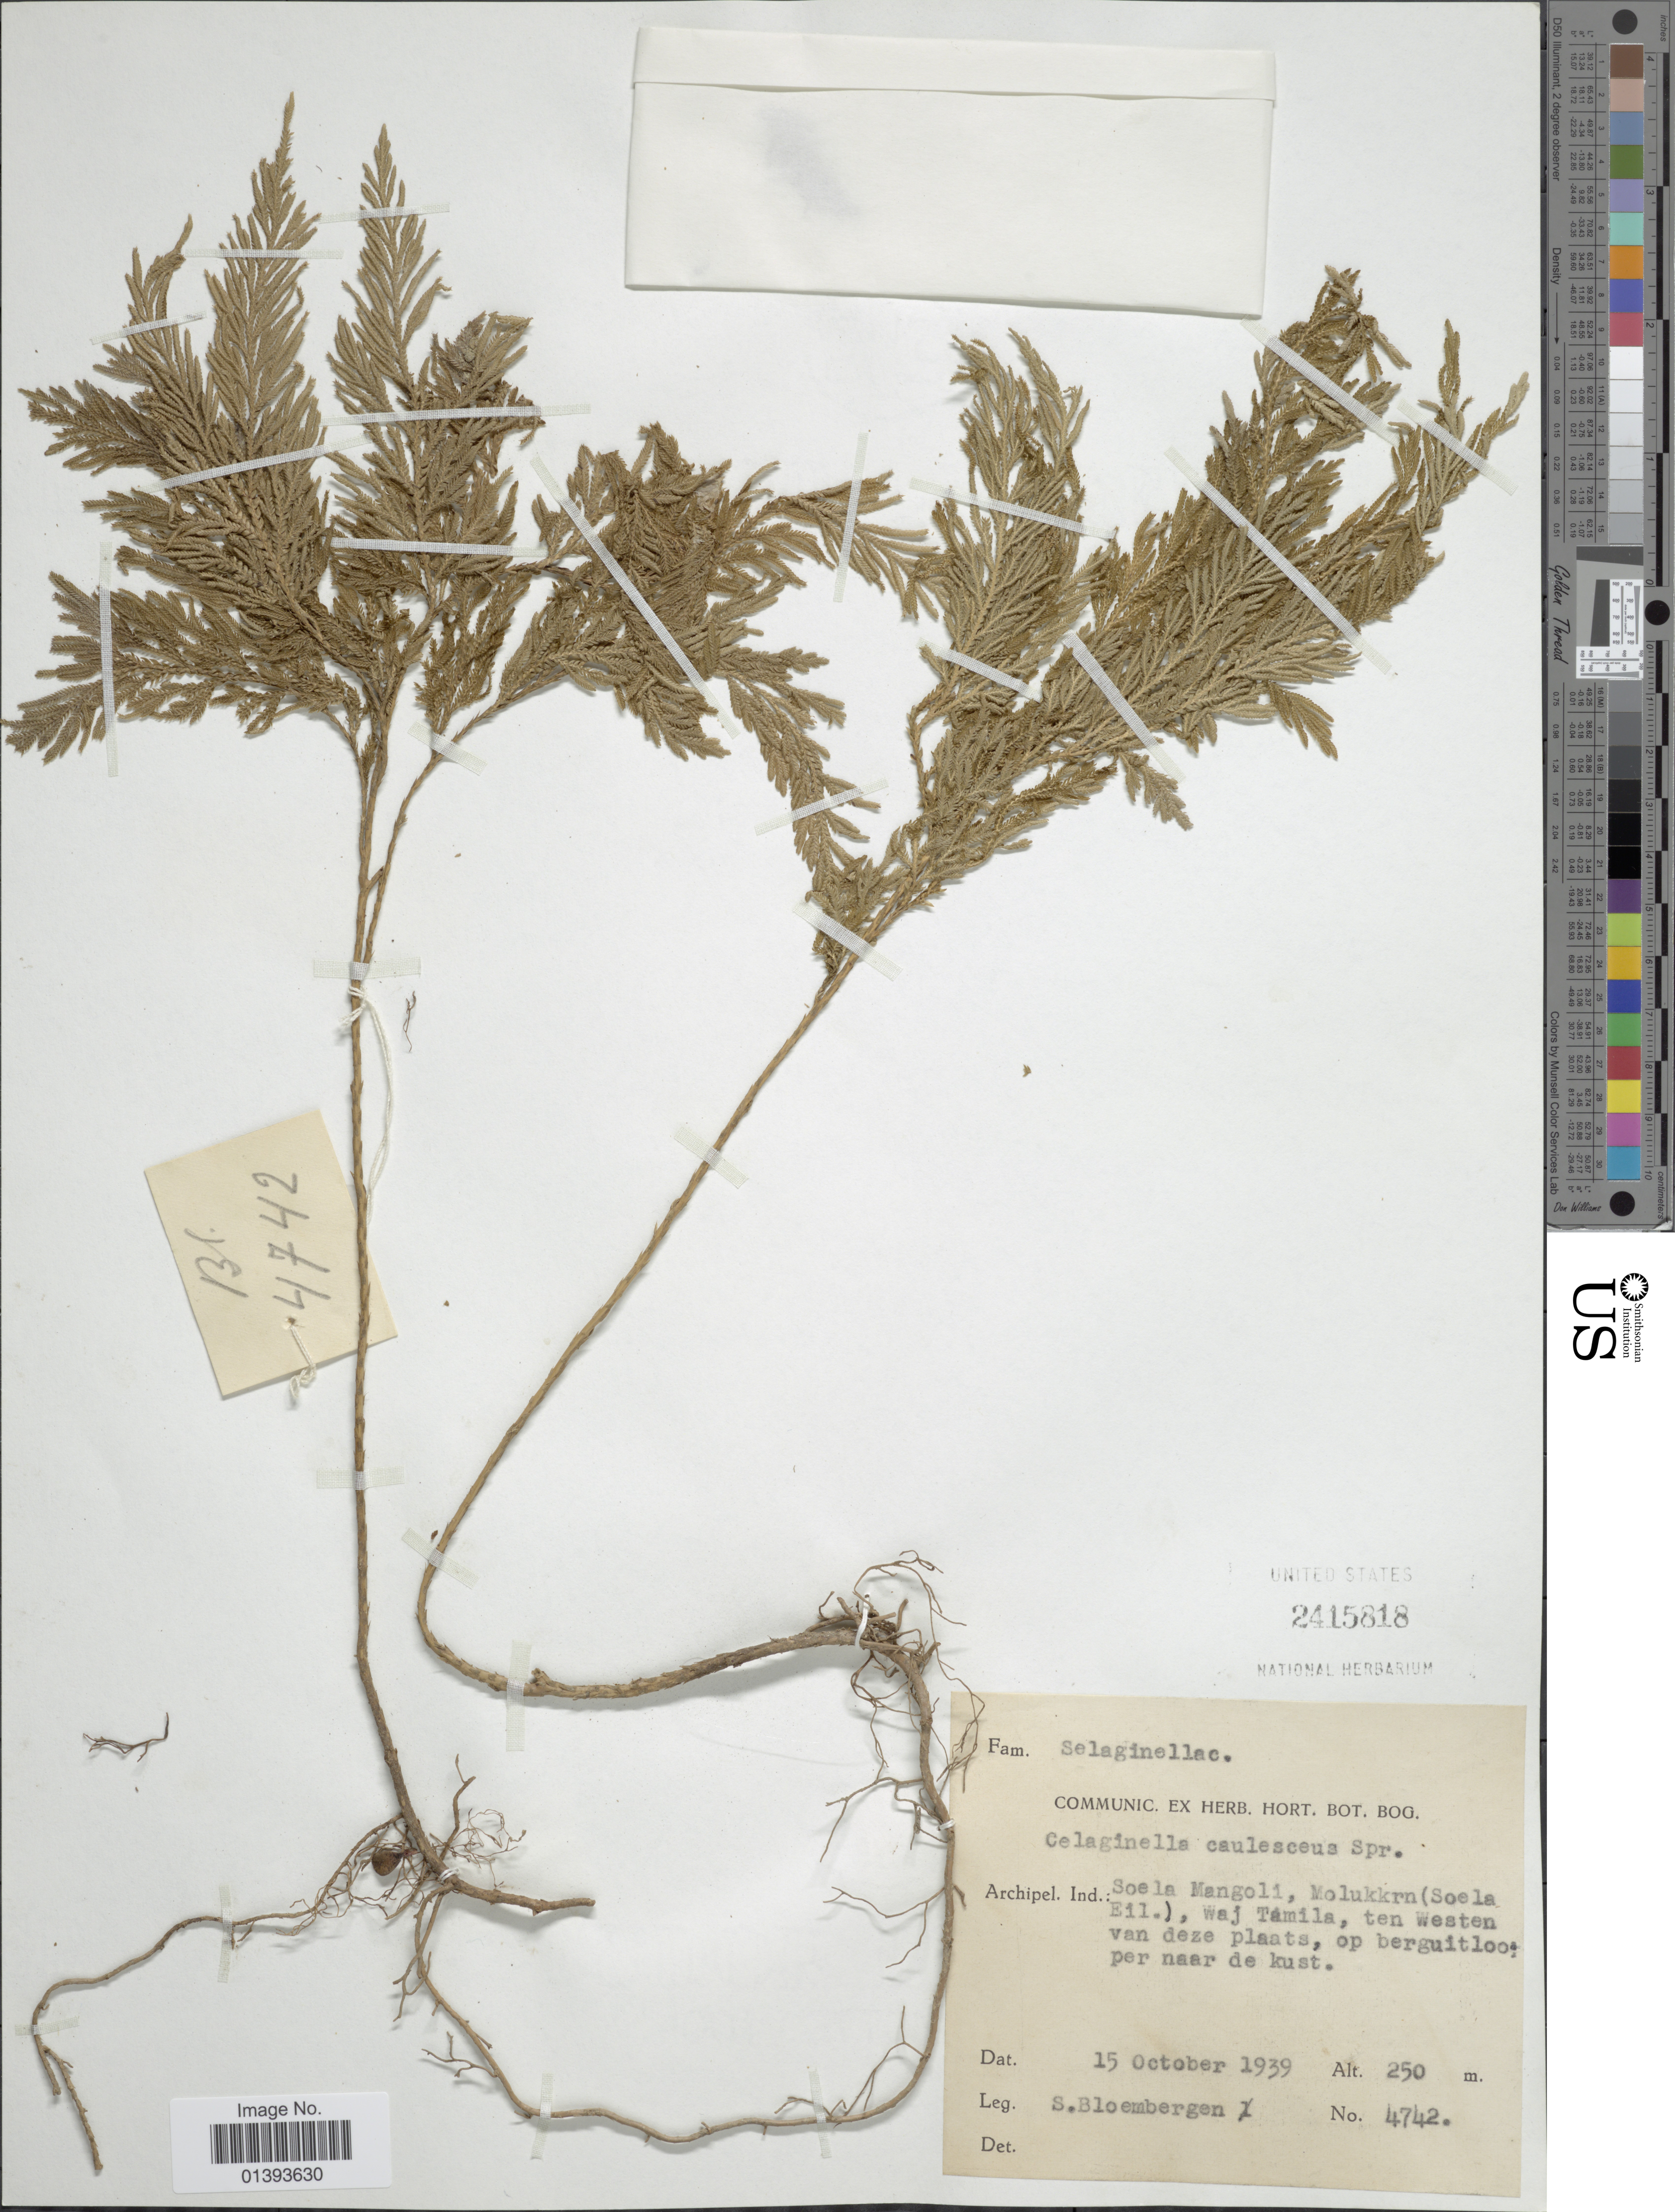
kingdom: Plantae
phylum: Tracheophyta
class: Lycopodiopsida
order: Selaginellales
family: Selaginellaceae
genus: Selaginella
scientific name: Selaginella caulescens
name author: Spring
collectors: S. Bloembergen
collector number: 4742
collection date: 1939-10-15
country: Indonesia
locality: Soela Mangoli, Molukken(Soela Eil.) Waj Tamila, ten Westen van deze plans op berguitlooper naar de kust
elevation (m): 250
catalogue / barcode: US 2415818